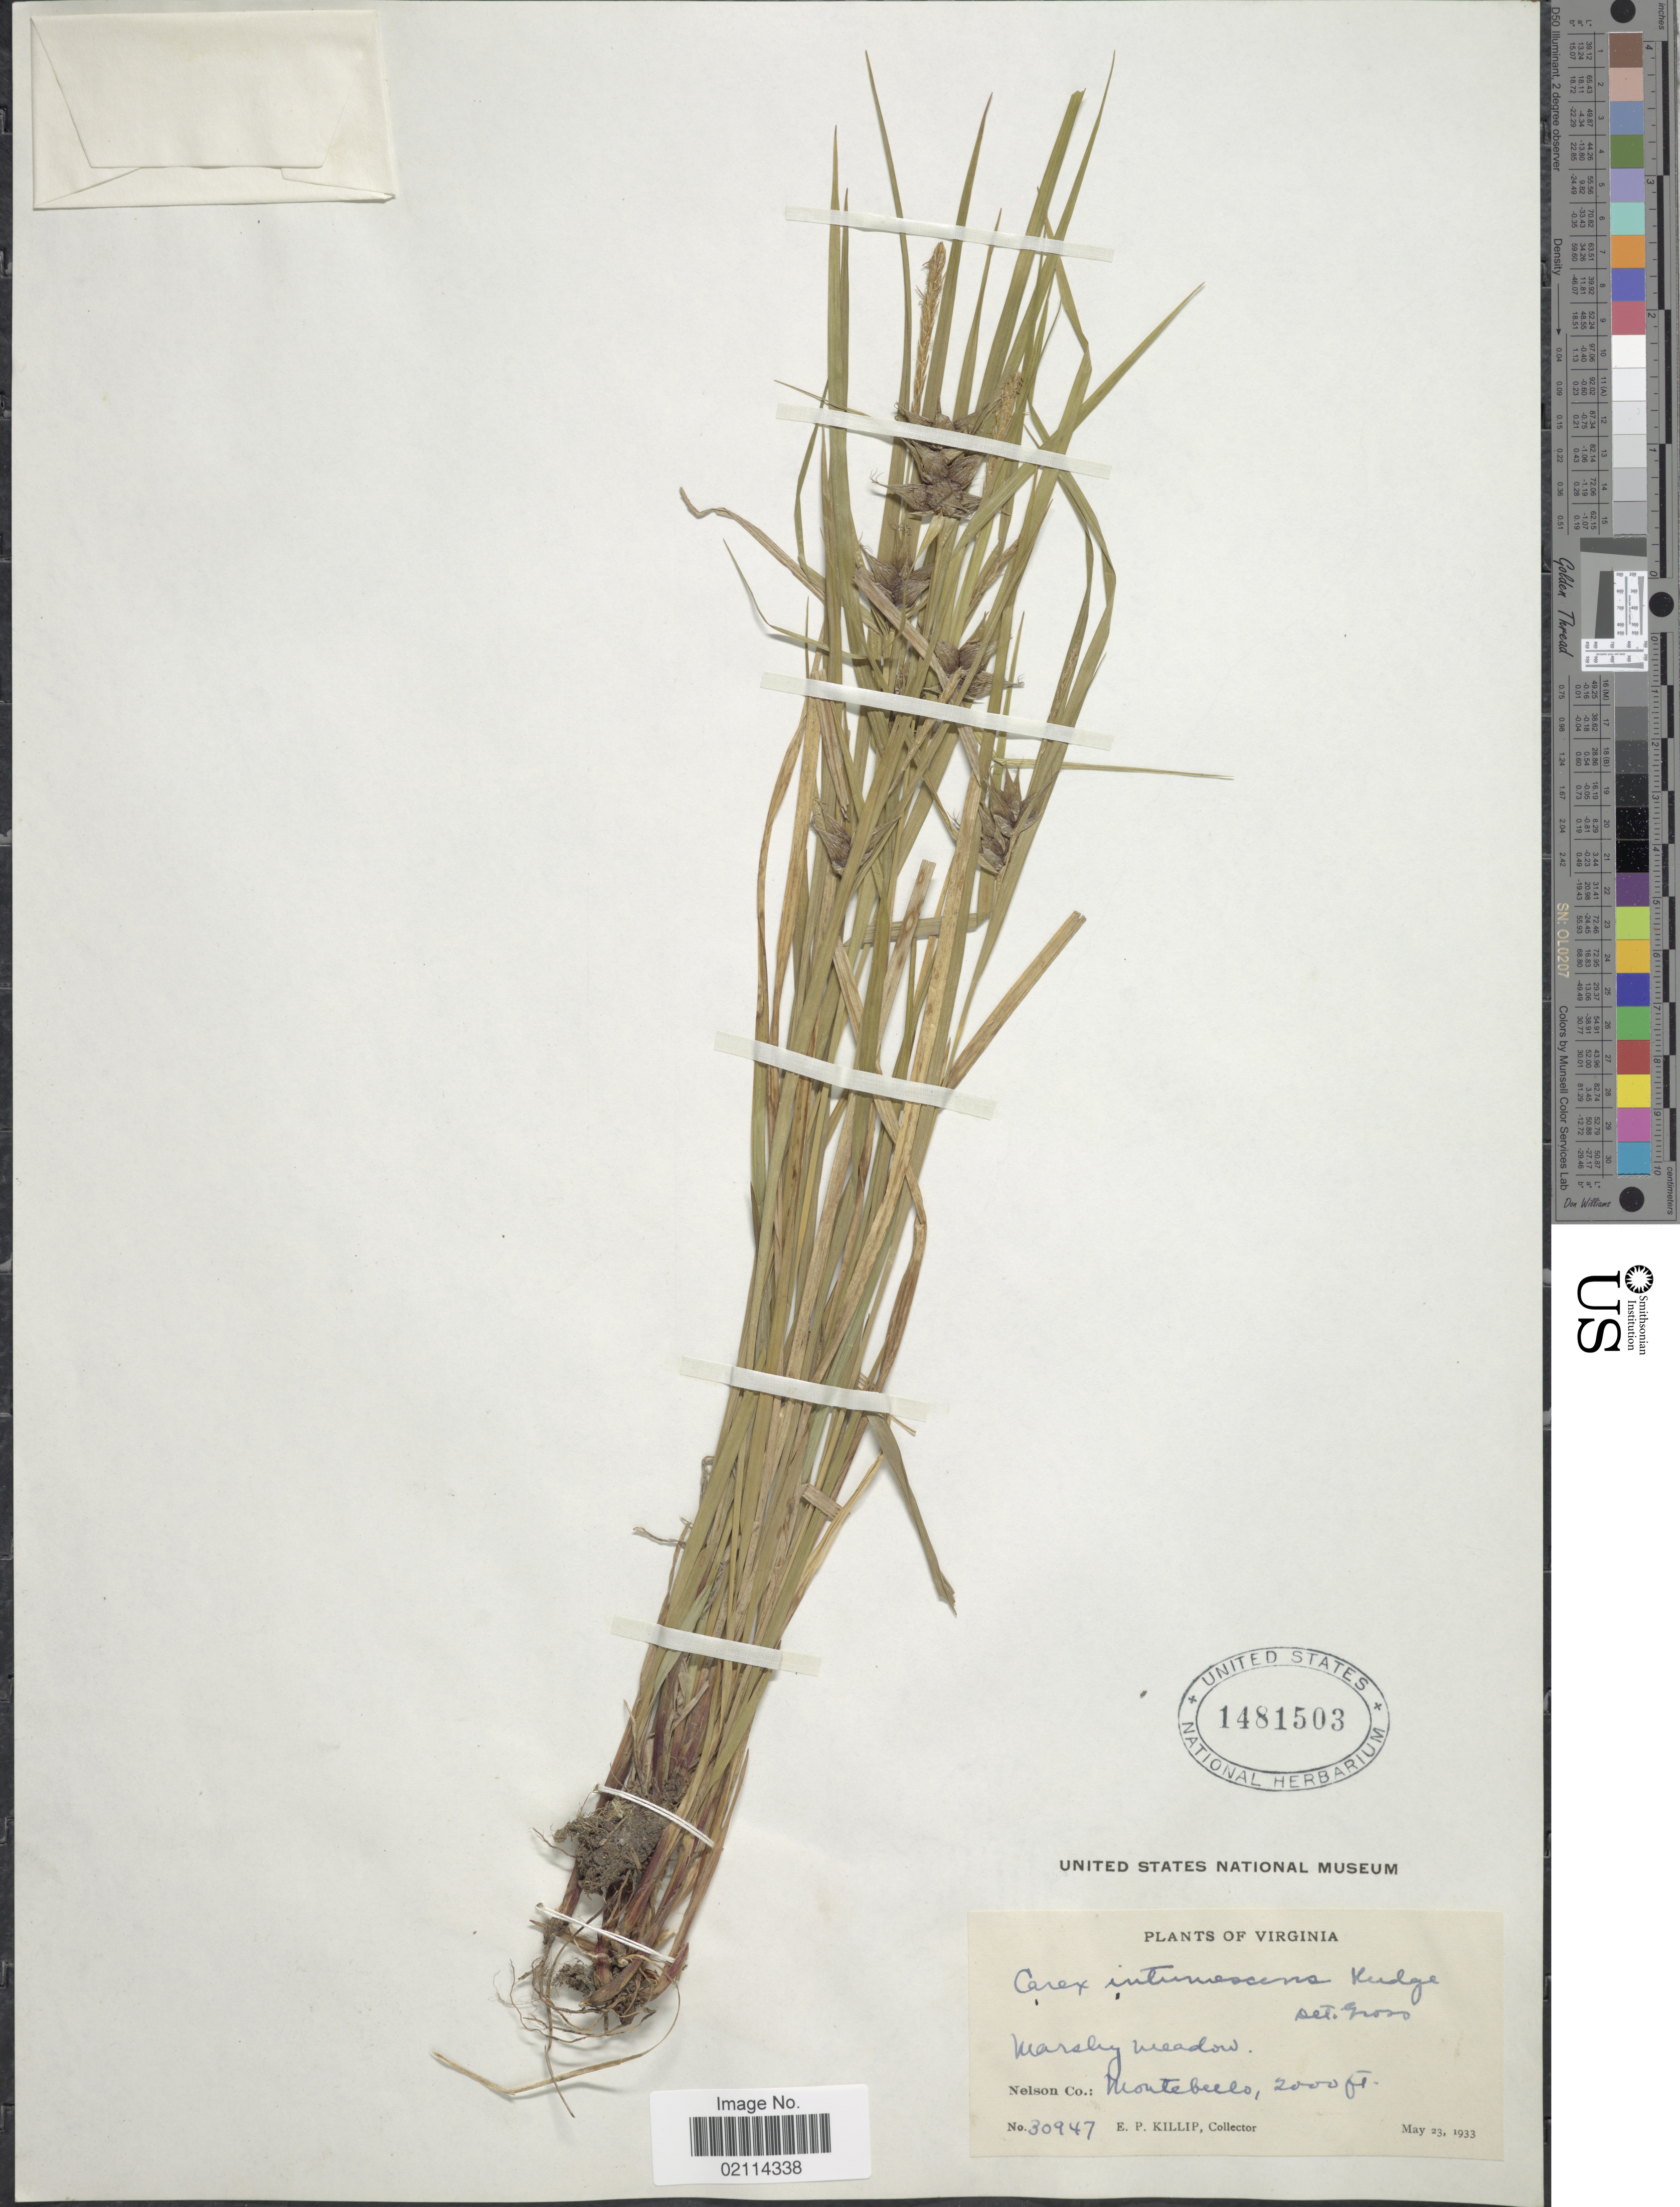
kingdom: Plantae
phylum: Tracheophyta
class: Liliopsida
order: Poales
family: Cyperaceae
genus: Carex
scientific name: Carex intumescens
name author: Rudge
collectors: E. P. Killip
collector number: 30947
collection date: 1933-05-23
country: United States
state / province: Virginia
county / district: Nelson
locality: Marshy meadow, Nelson Co.: Montebello.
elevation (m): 610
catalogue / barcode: US 1481503